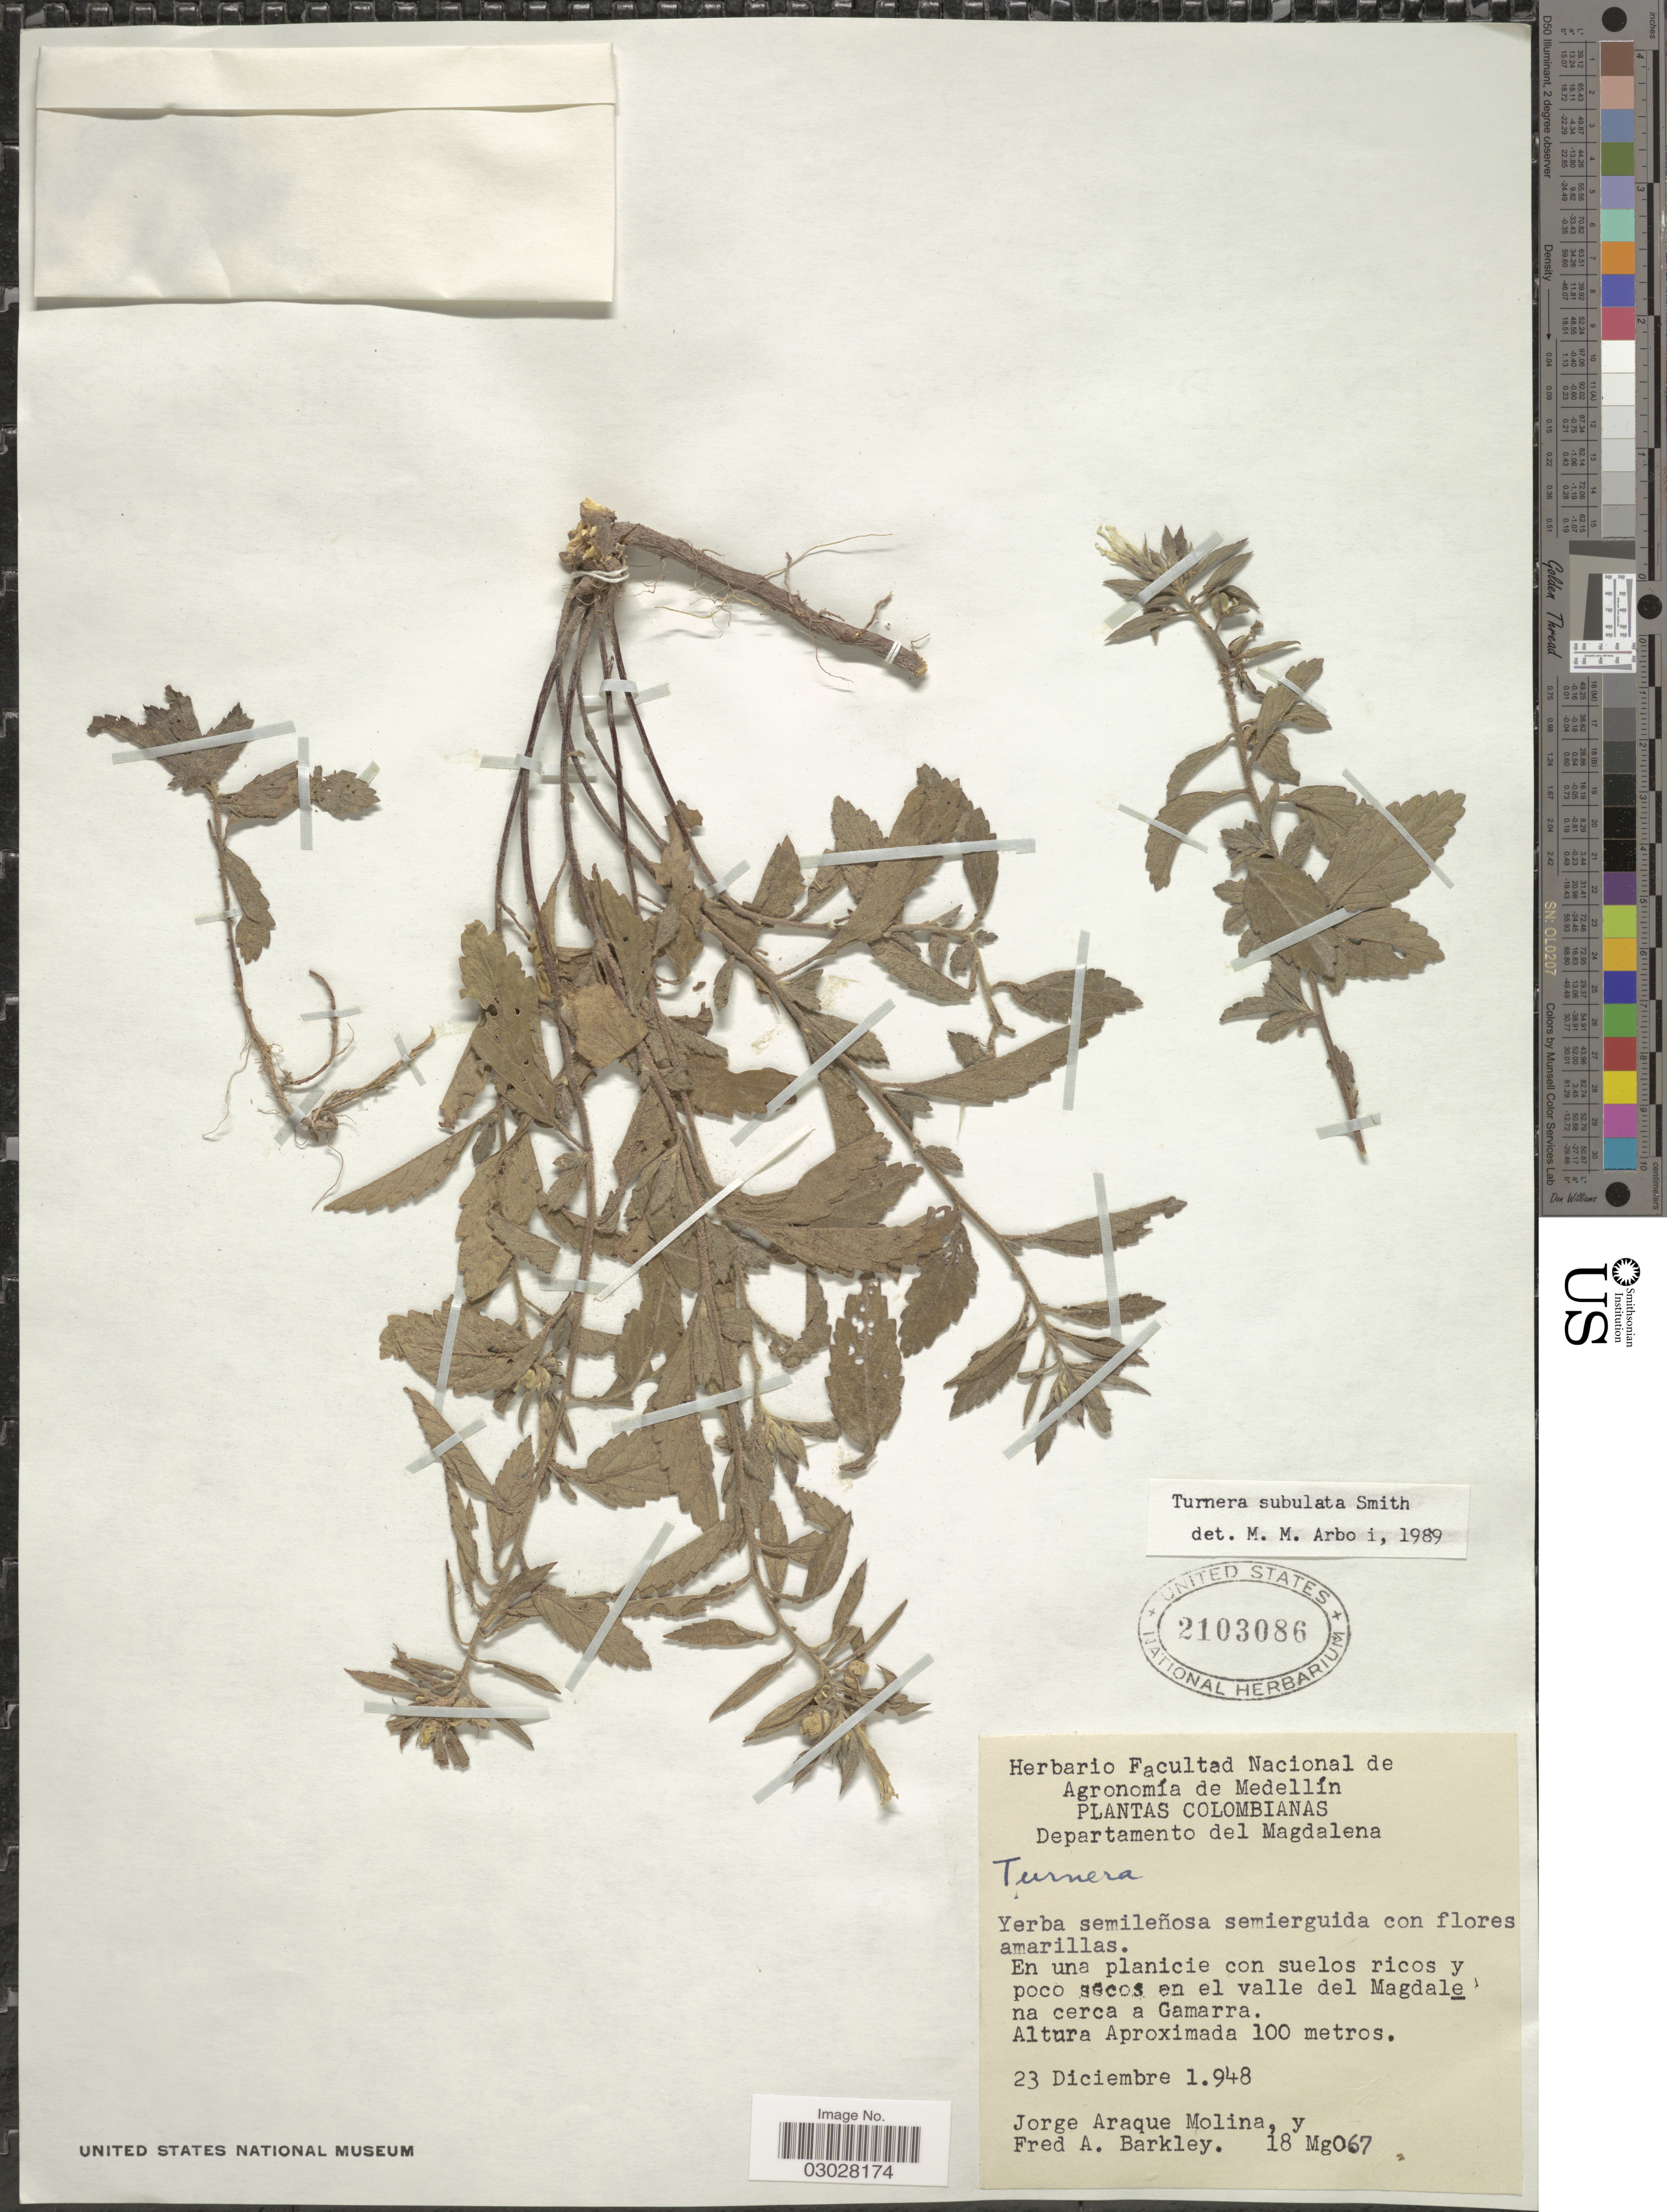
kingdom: Plantae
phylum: Tracheophyta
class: Magnoliopsida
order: Malpighiales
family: Turneraceae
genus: Turnera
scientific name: Turnera subulata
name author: Sm.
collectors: J. Araque Molina & F. A. Barkley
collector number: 18Mg067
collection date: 1948-12-23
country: Colombia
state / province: Magdalena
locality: Departamento del Magdalena. En una planicie con suelos ricos y poco secos en el valle del Magdalena cerca a Gamarra.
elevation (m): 100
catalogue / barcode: US 2103086